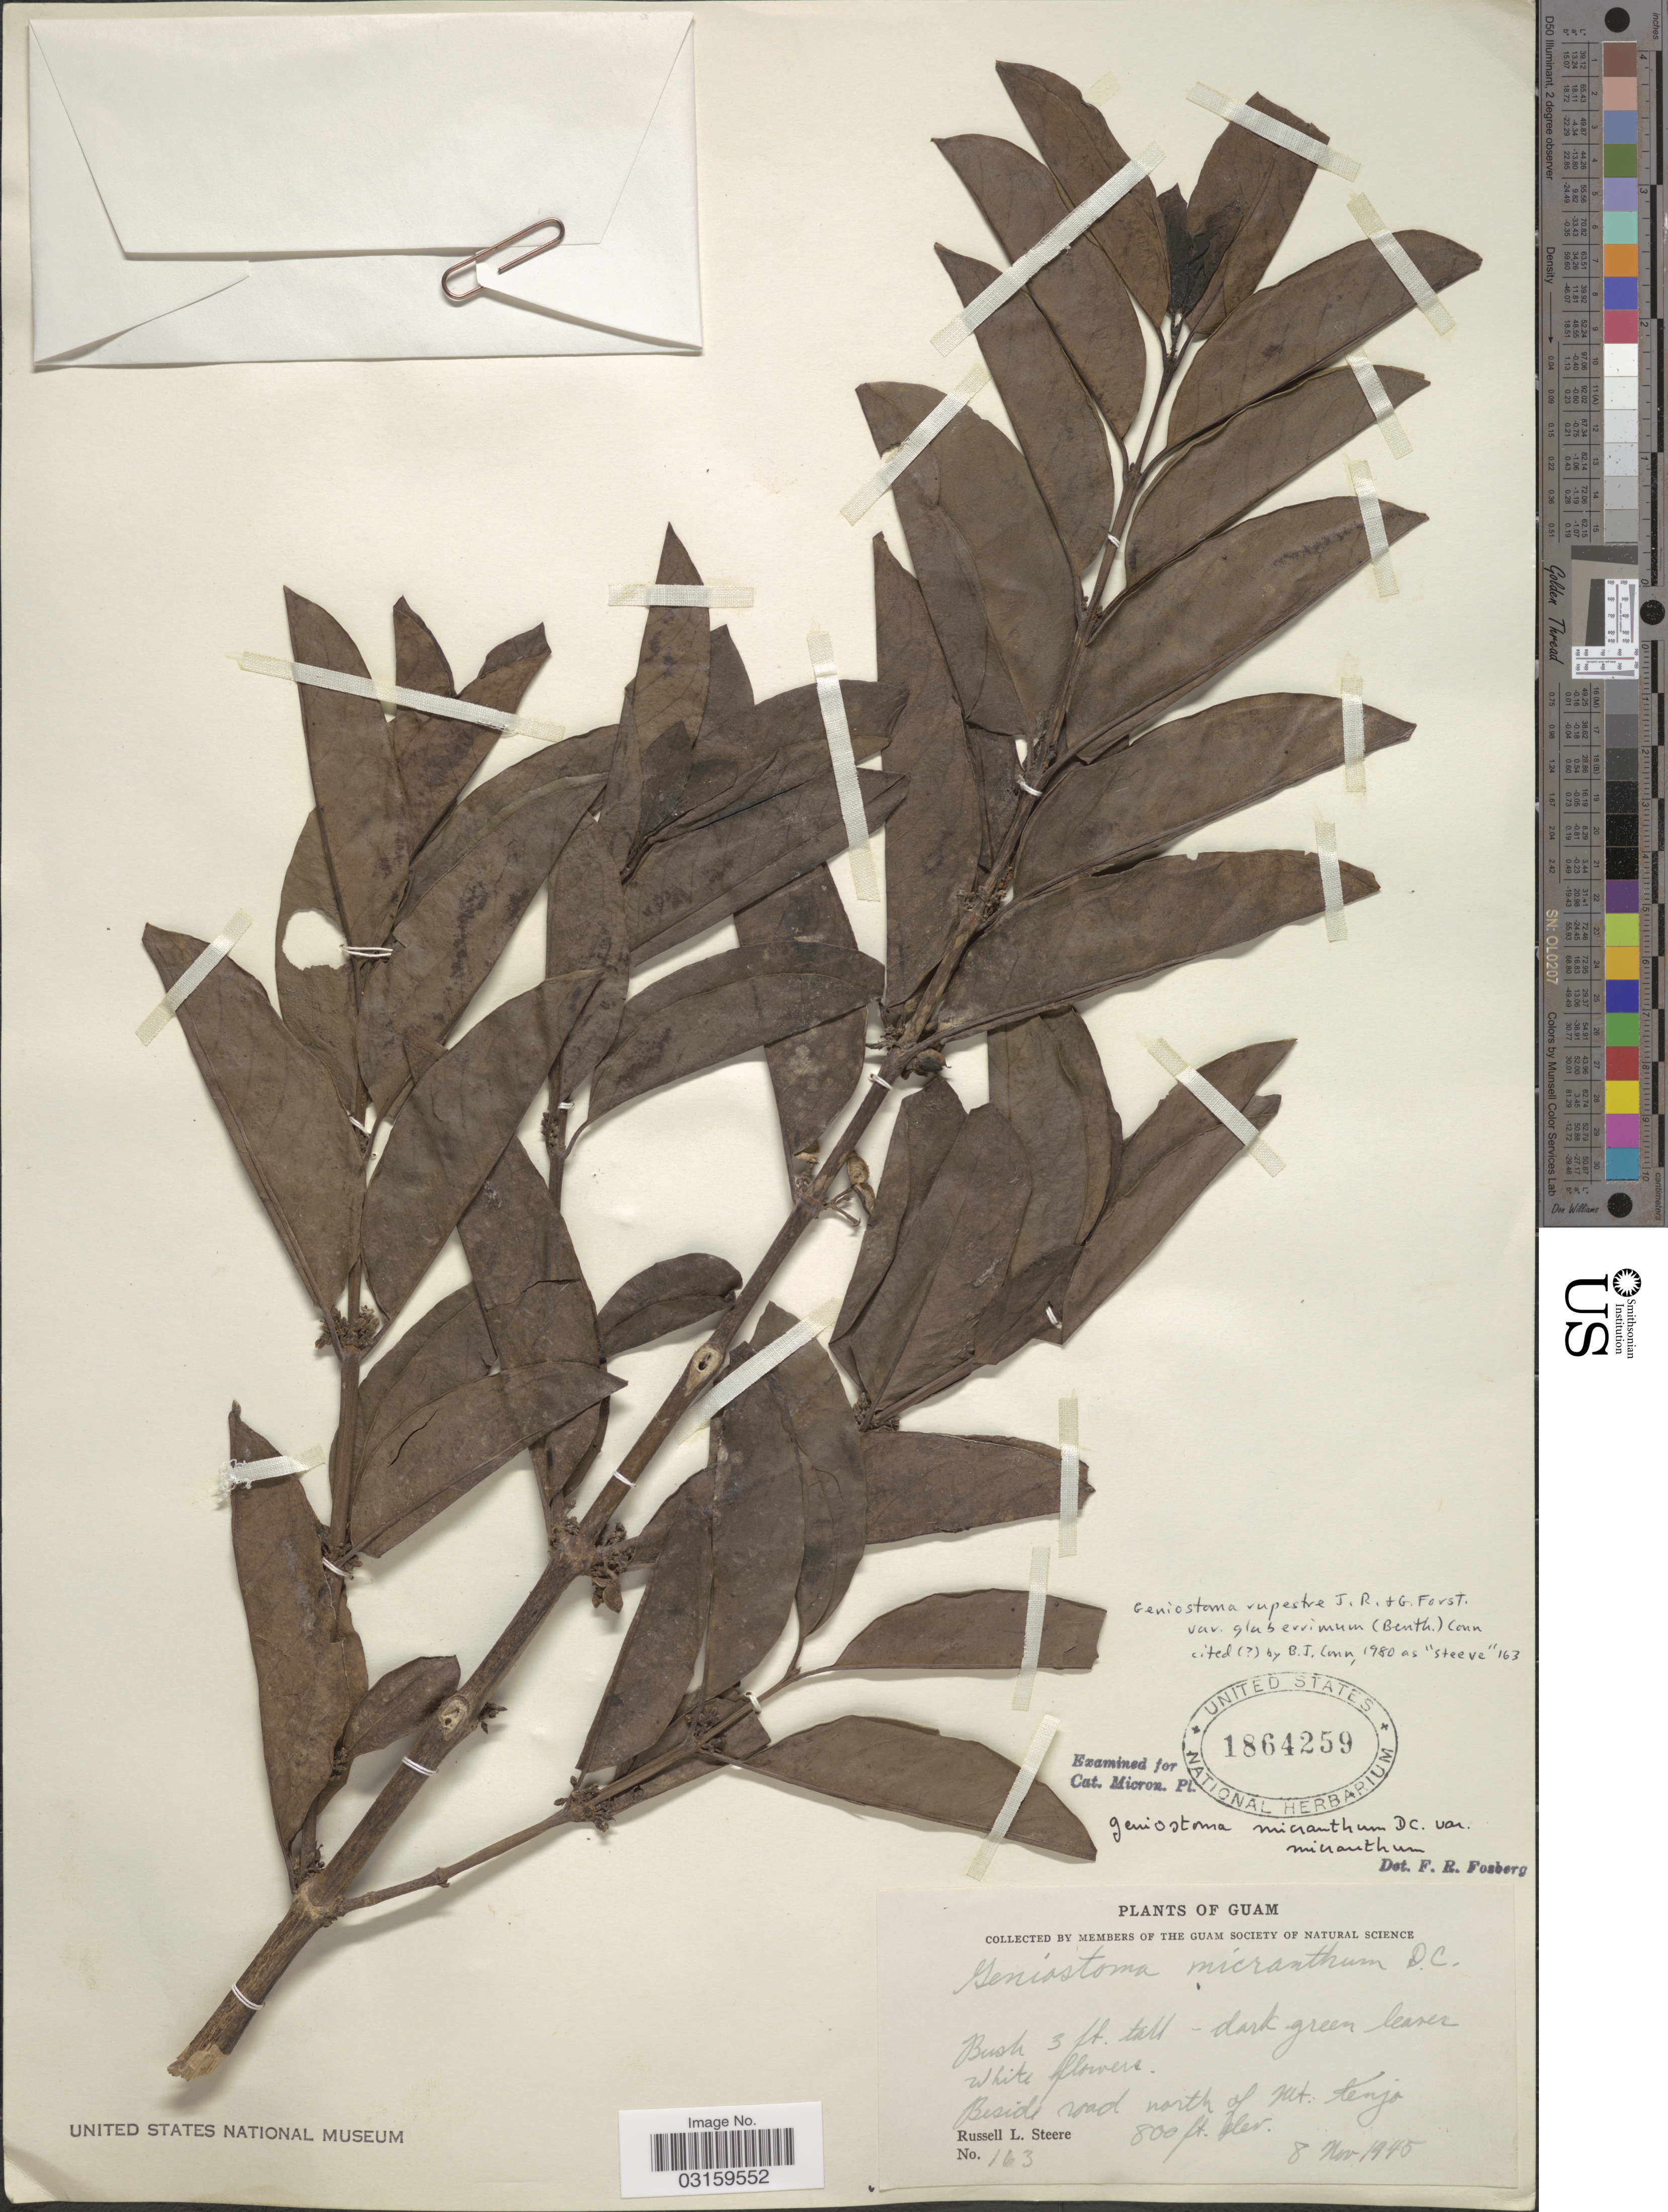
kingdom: Plantae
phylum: Tracheophyta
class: Magnoliopsida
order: Gentianales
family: Loganiaceae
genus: Geniostoma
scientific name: Geniostoma rupestre var. glaberrimum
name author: J.R. Forst. & G. Forst.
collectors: R. L. Steere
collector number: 163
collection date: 1945-11-08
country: Guam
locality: Beside road north of Mt. Tenjo.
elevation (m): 244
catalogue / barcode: US 1864259